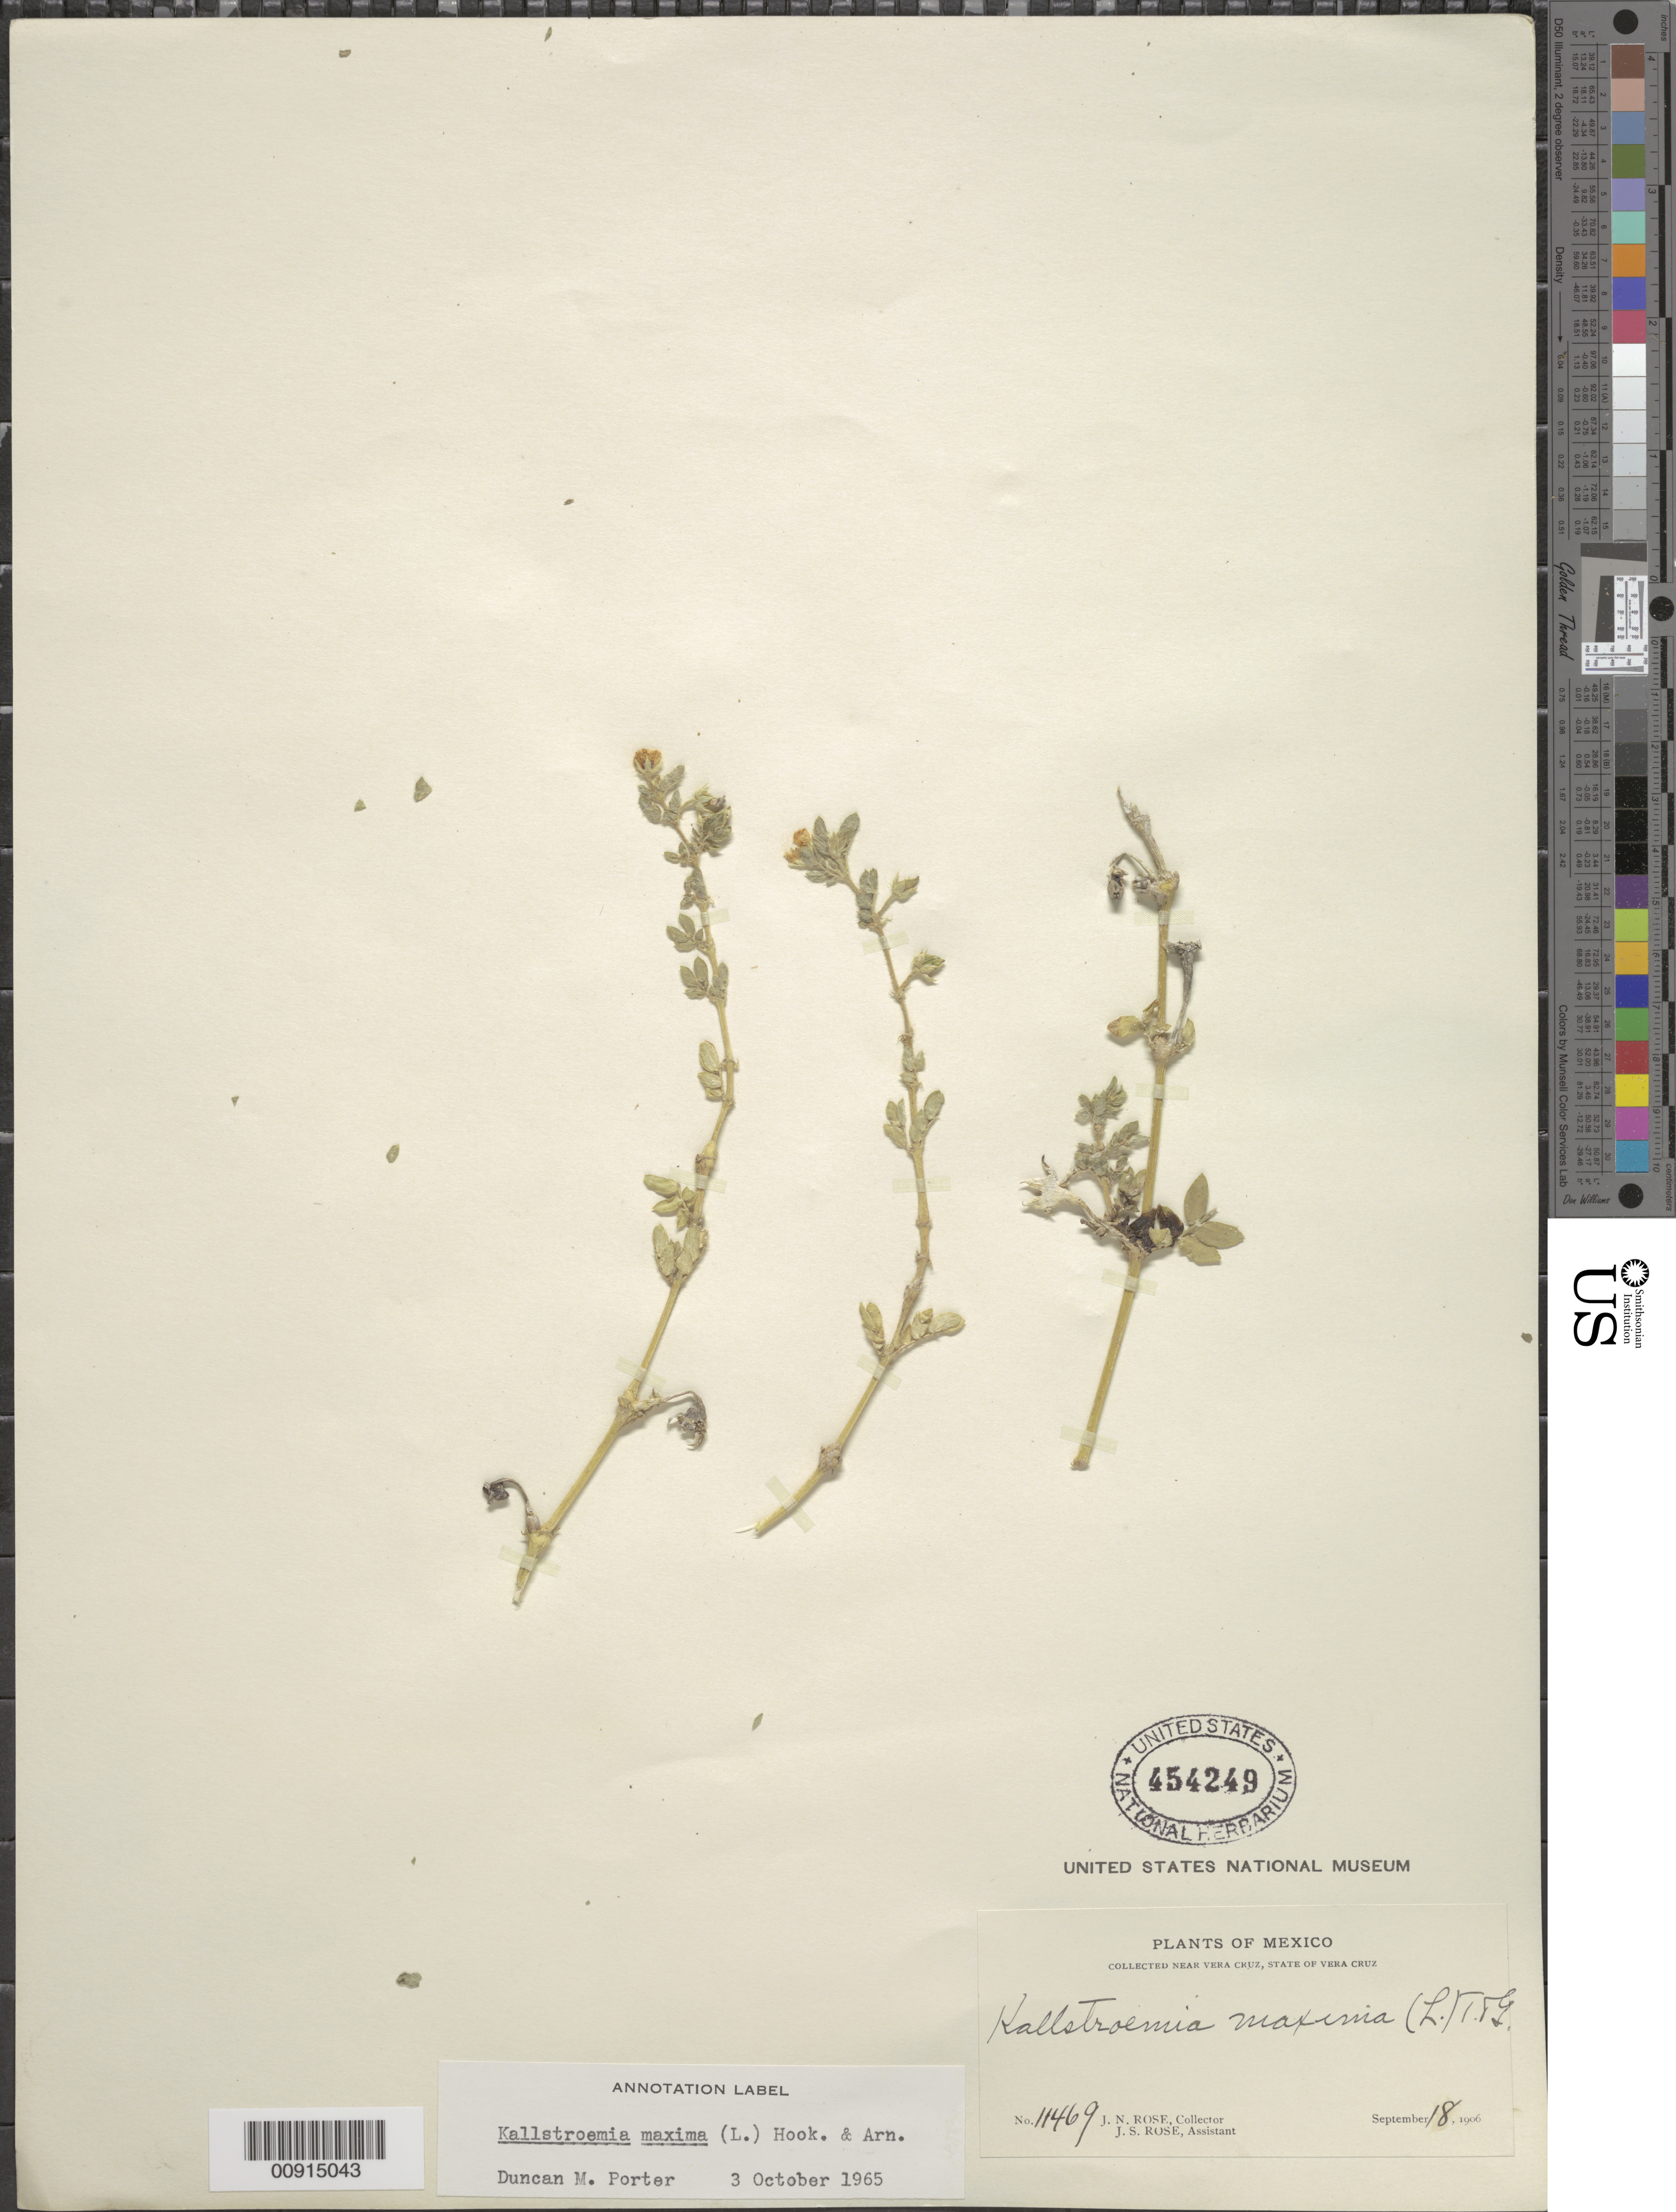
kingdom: Plantae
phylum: Tracheophyta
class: Magnoliopsida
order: Zygophyllales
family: Zygophyllaceae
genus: Kallstroemia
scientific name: Kallstroemia maxima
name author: (L.) Hook. & Arn.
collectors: J. N. Rose & J. S. Rose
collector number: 11469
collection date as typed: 18 Sep 1906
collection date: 1906-09-18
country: Mexico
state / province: Veracruz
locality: Near Veracruz, State of Veracruz.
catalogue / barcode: US 454249